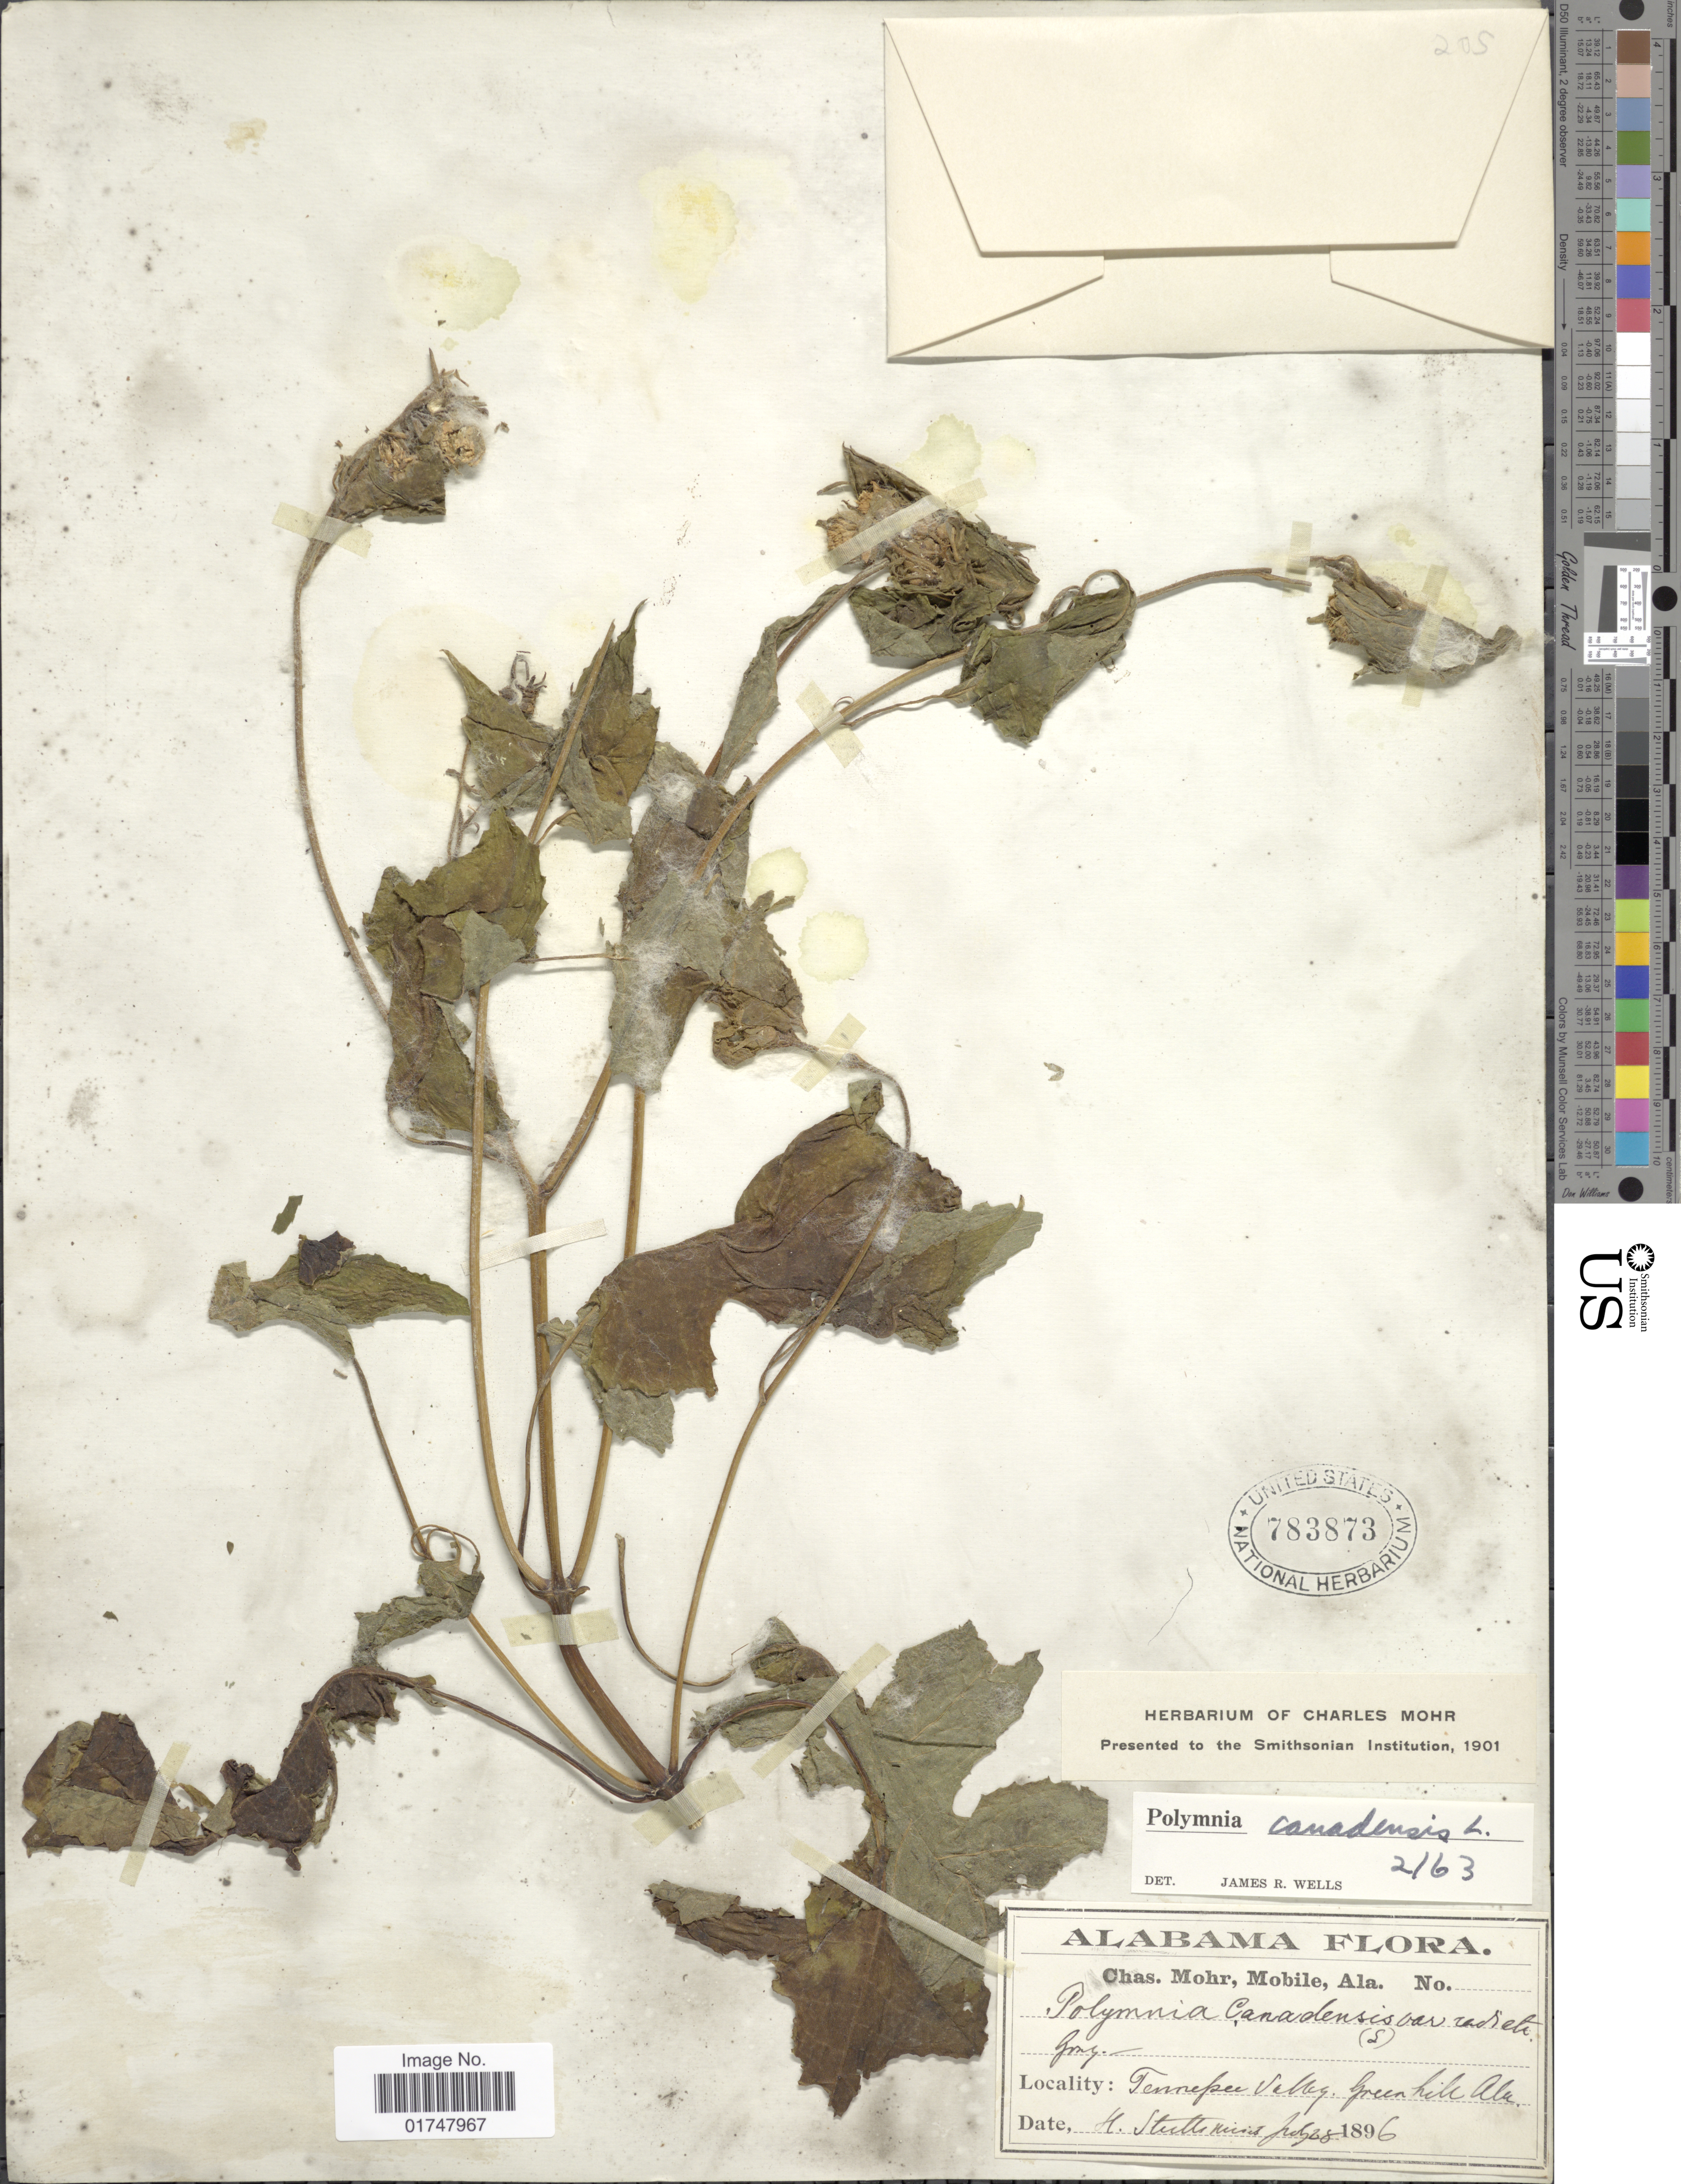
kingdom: Plantae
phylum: Tracheophyta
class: Magnoliopsida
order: Asterales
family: Asteraceae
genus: Polymnia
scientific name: Polymnia canadensis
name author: L.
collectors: H. Stutts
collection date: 1896-07-28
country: United States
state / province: Alabama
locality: Tennessee Valley, Greenhill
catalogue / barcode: US 783873